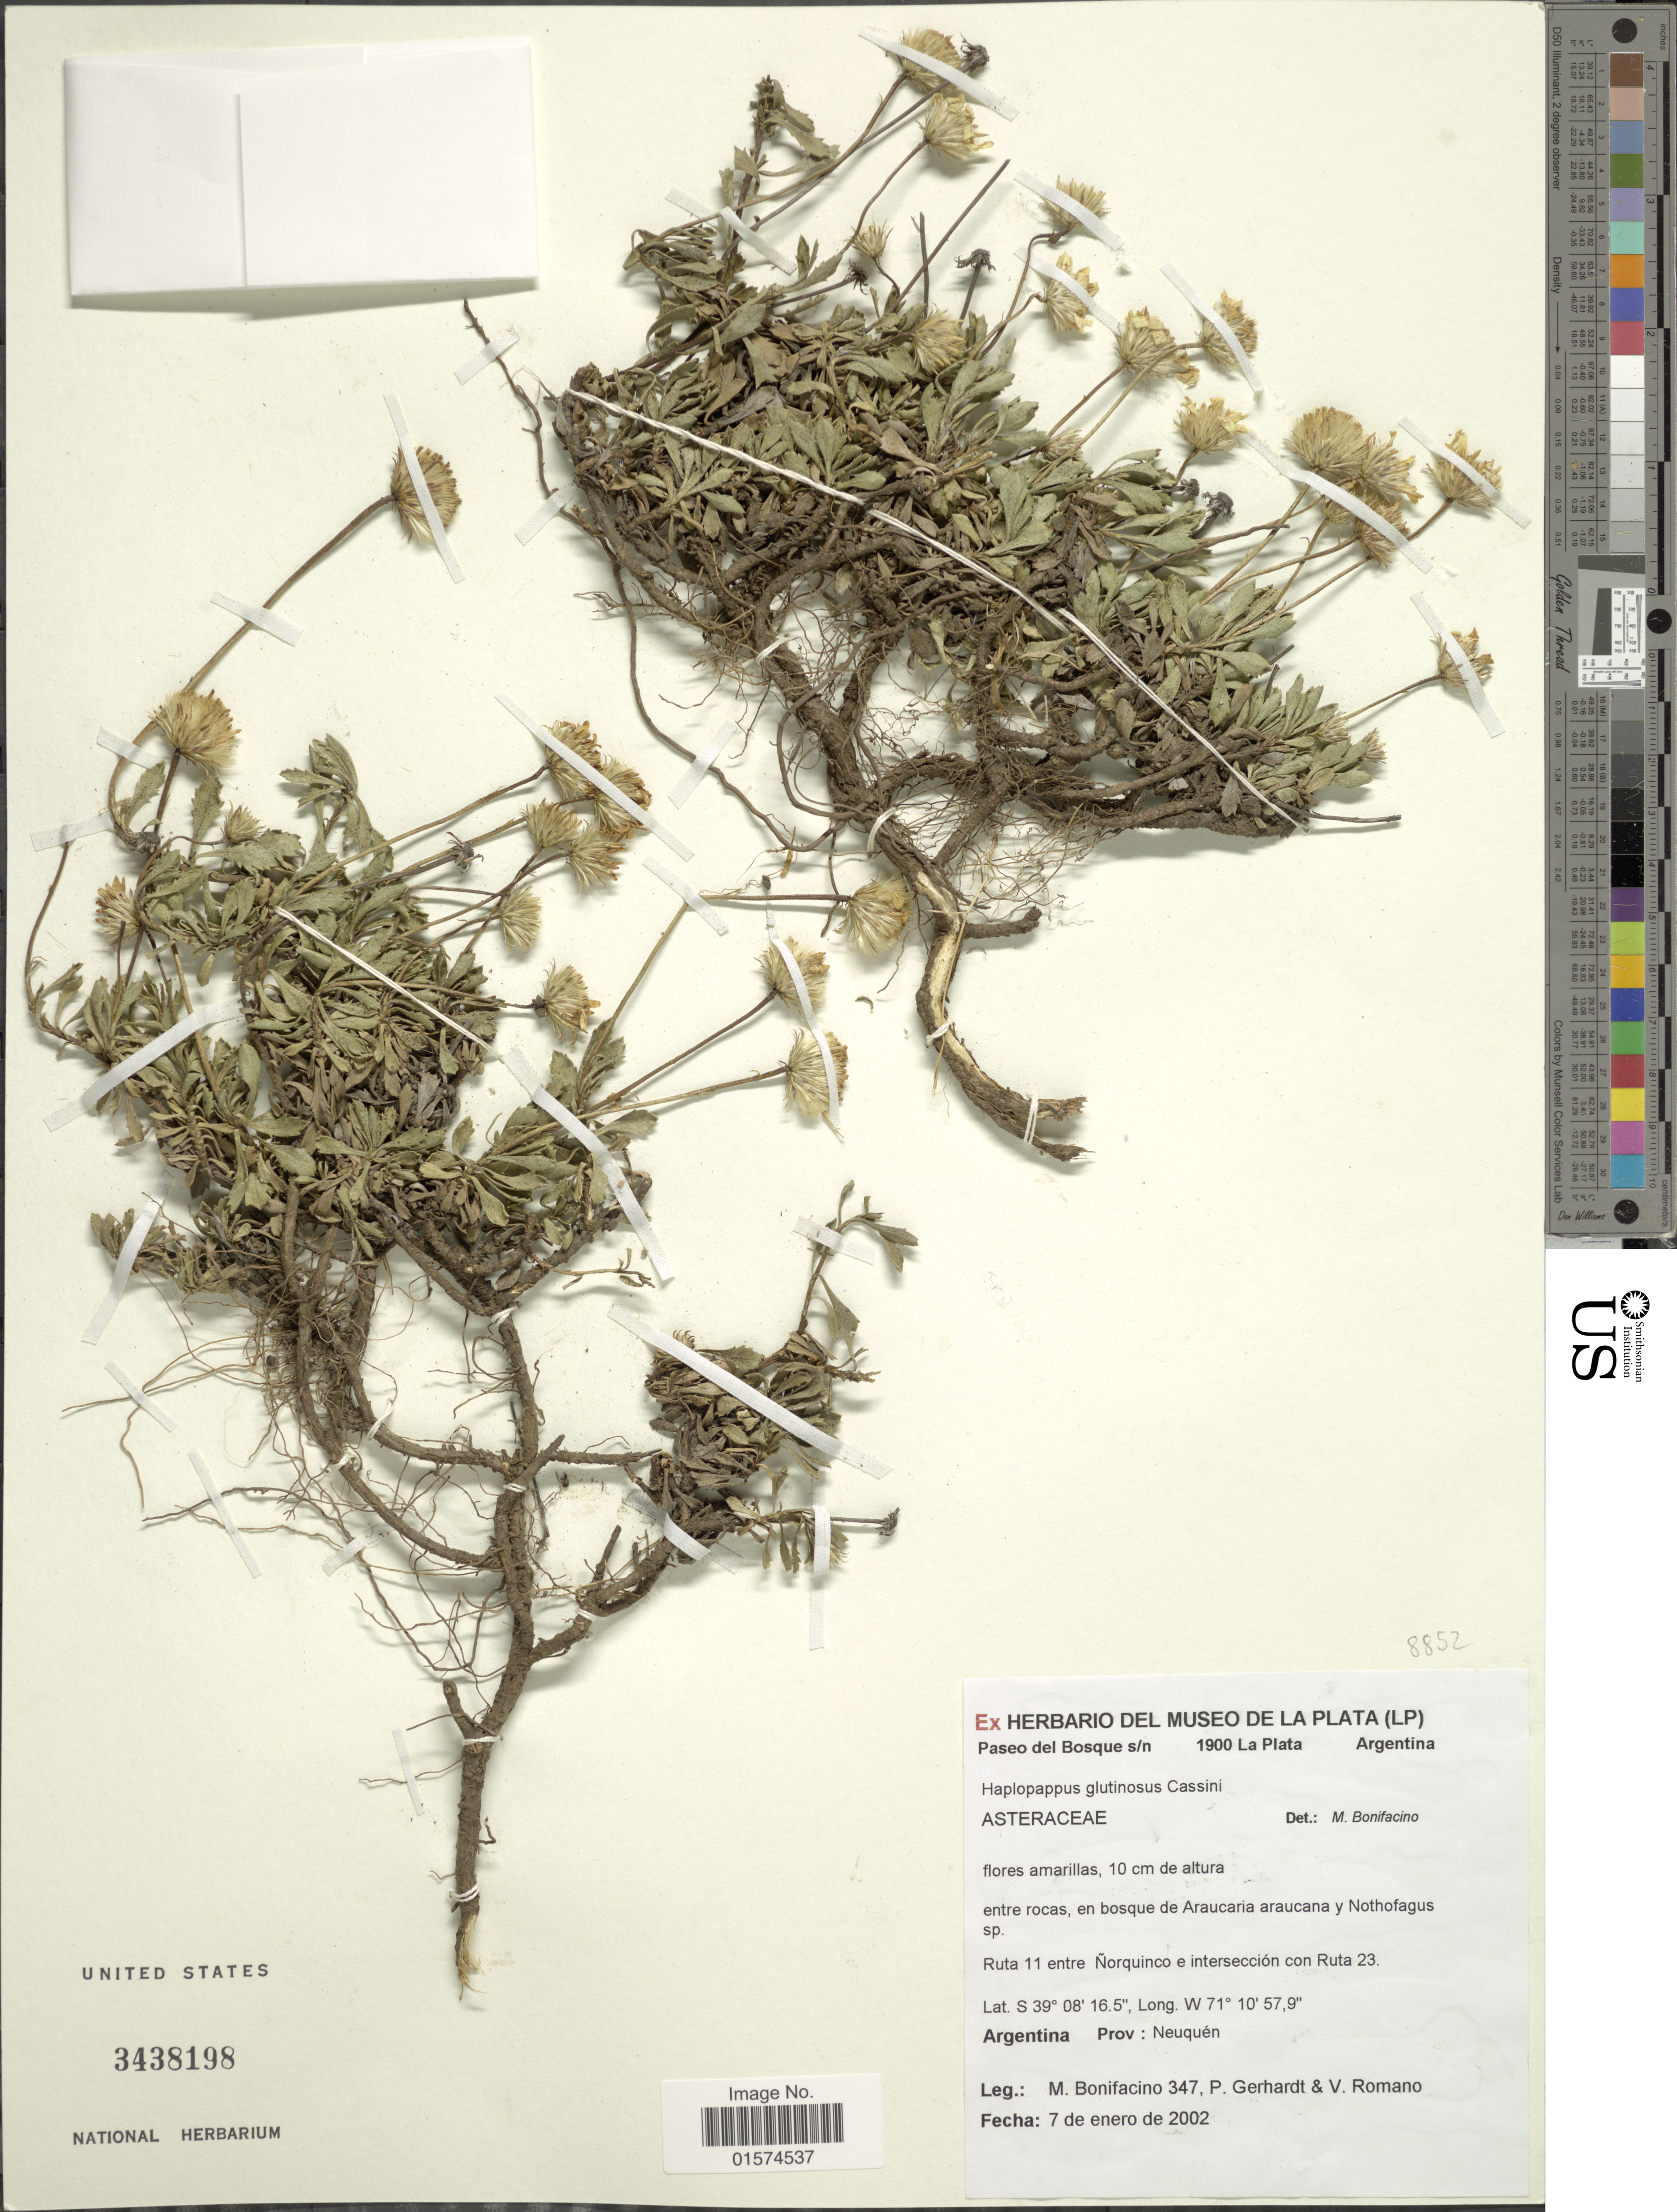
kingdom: Plantae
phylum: Tracheophyta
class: Magnoliopsida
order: Asterales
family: Asteraceae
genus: Haplopappus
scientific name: Haplopappus glutinosus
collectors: M. Bonifacino, P. Gerhardt & V. Romano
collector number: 0347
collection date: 2002-01-07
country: Argentina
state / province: Neuquen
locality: Ruta 11 entre Ñorquinco e intersección con Ruta 23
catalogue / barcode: US 3438198